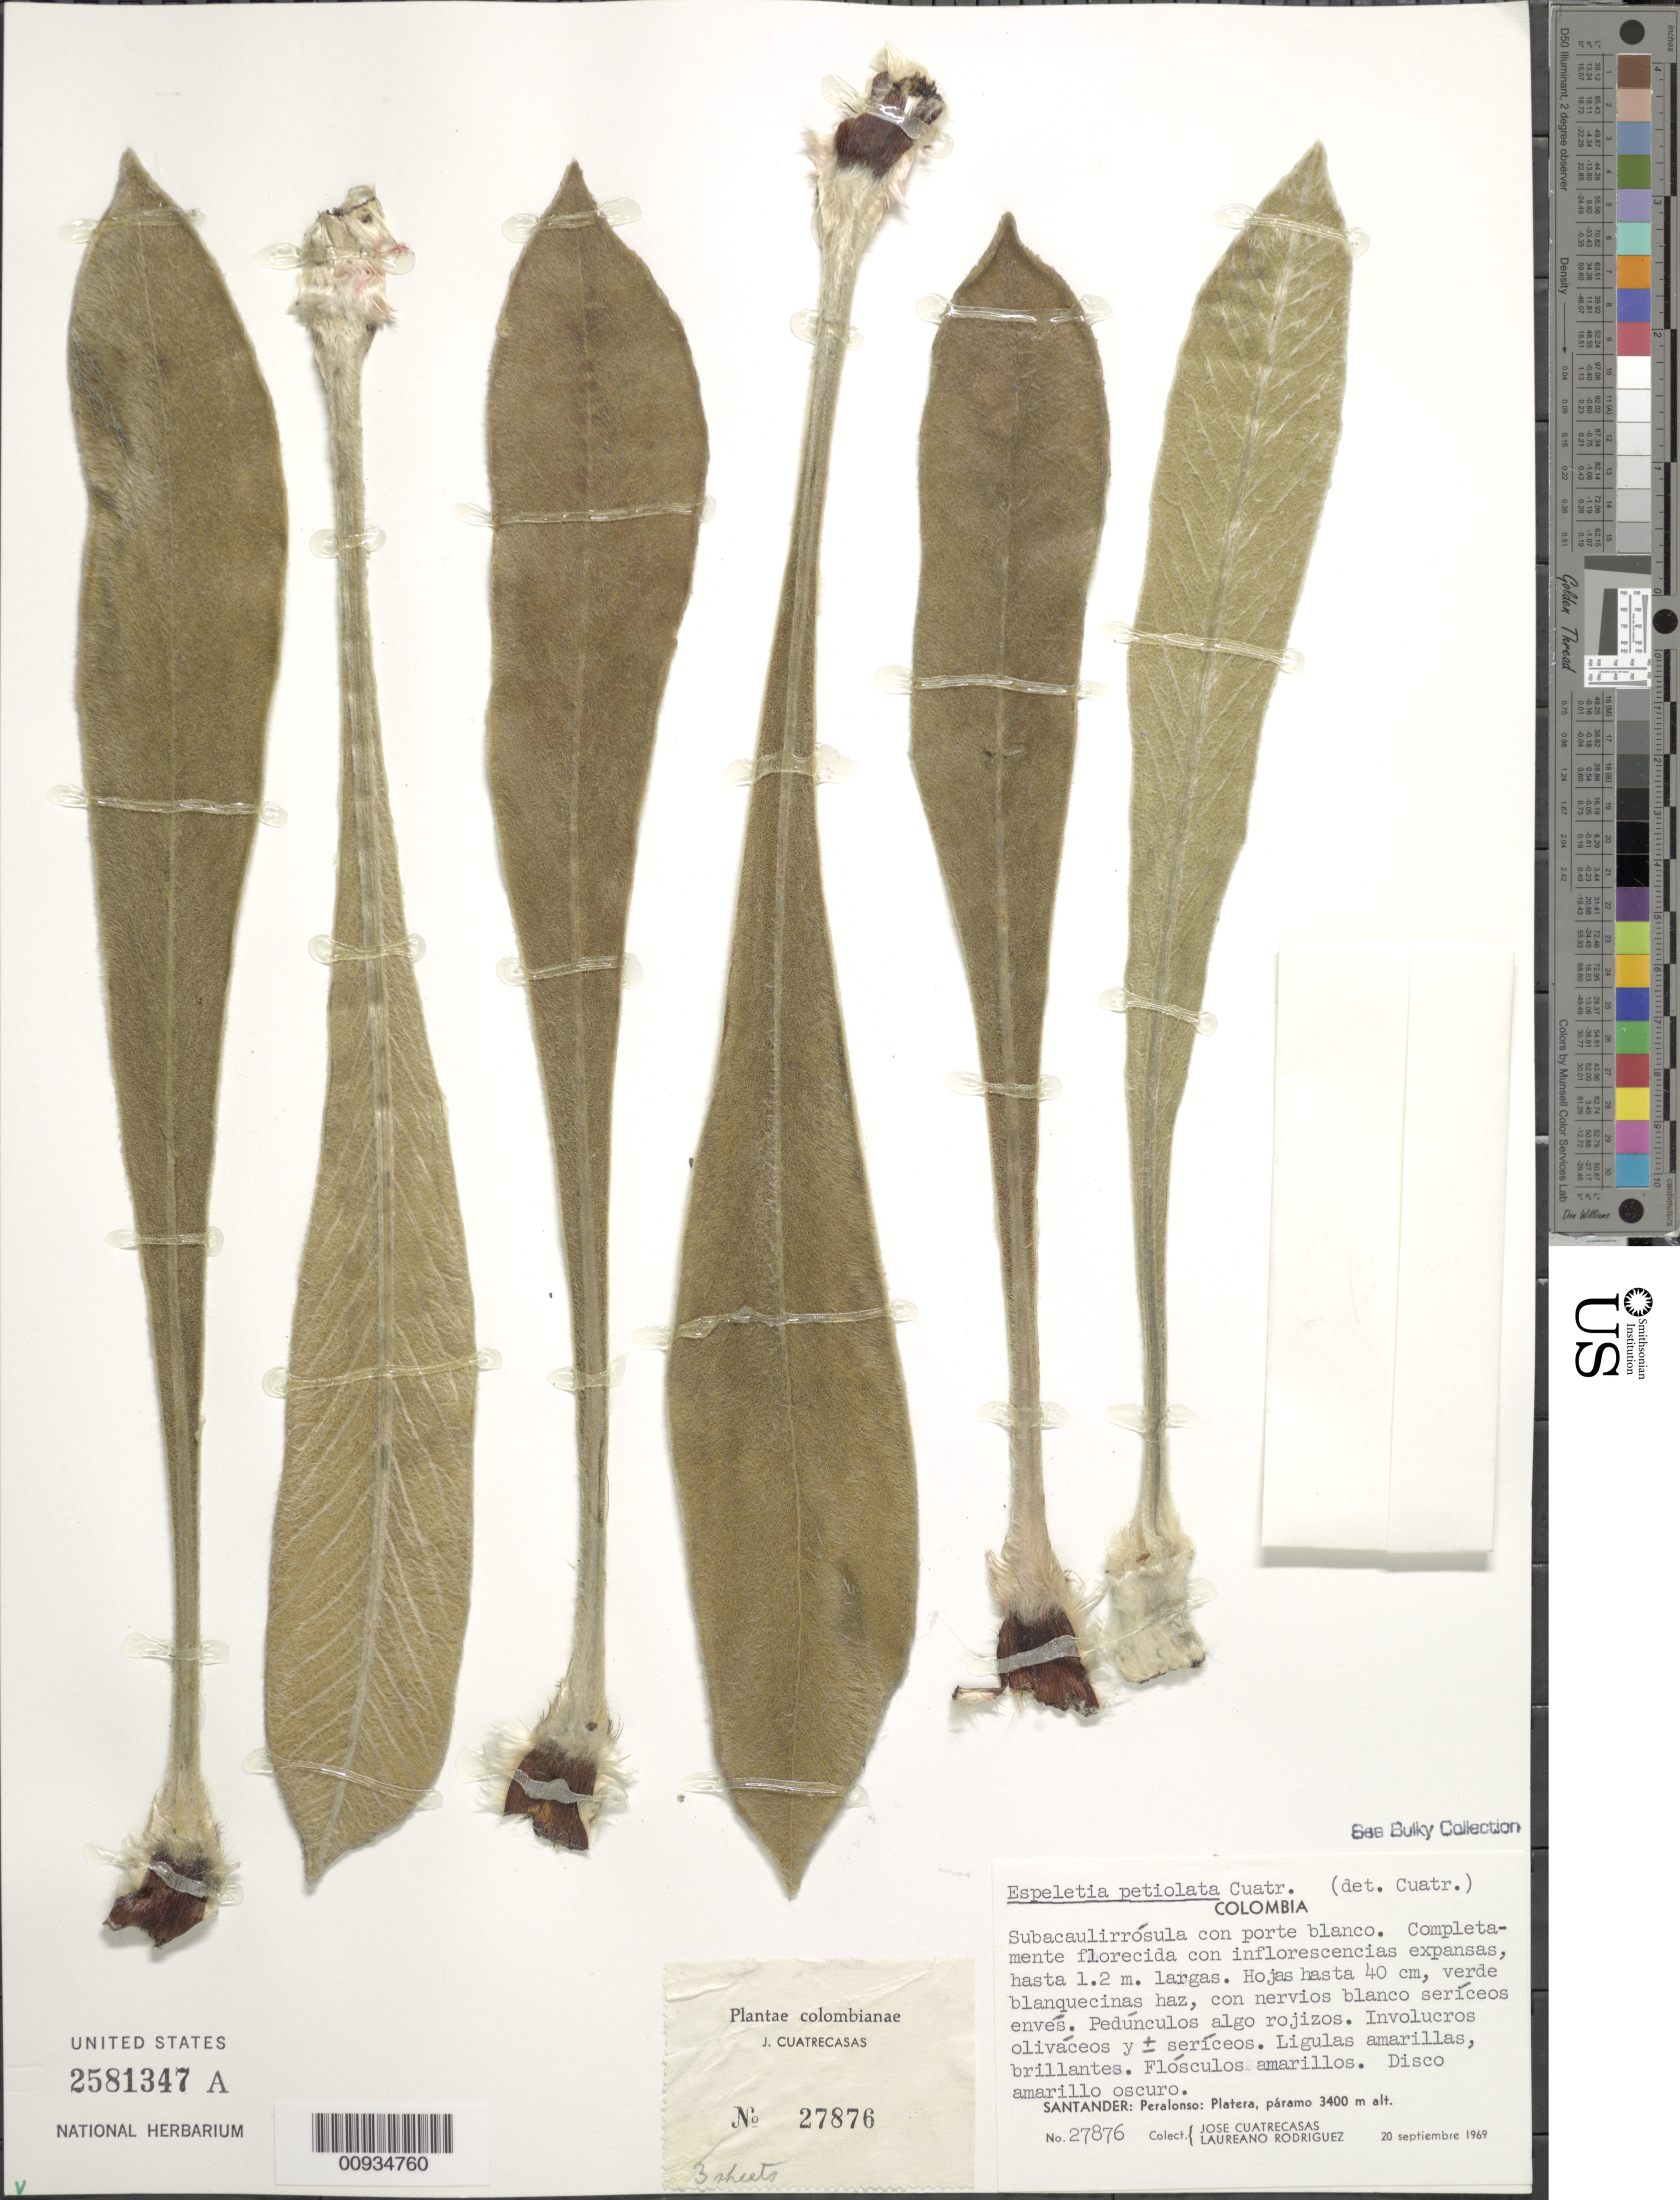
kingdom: Plantae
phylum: Tracheophyta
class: Magnoliopsida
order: Asterales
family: Asteraceae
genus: Espeletiopsis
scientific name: Espeletiopsis petiolata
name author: (Cuatrec.) Cuatrec.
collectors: J. Cuatrecasas & L. Rodriguez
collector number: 27876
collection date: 1969-09-20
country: Colombia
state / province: Santander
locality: Peralonso: Platera.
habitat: Páramo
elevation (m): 3400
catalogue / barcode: US 2581347A